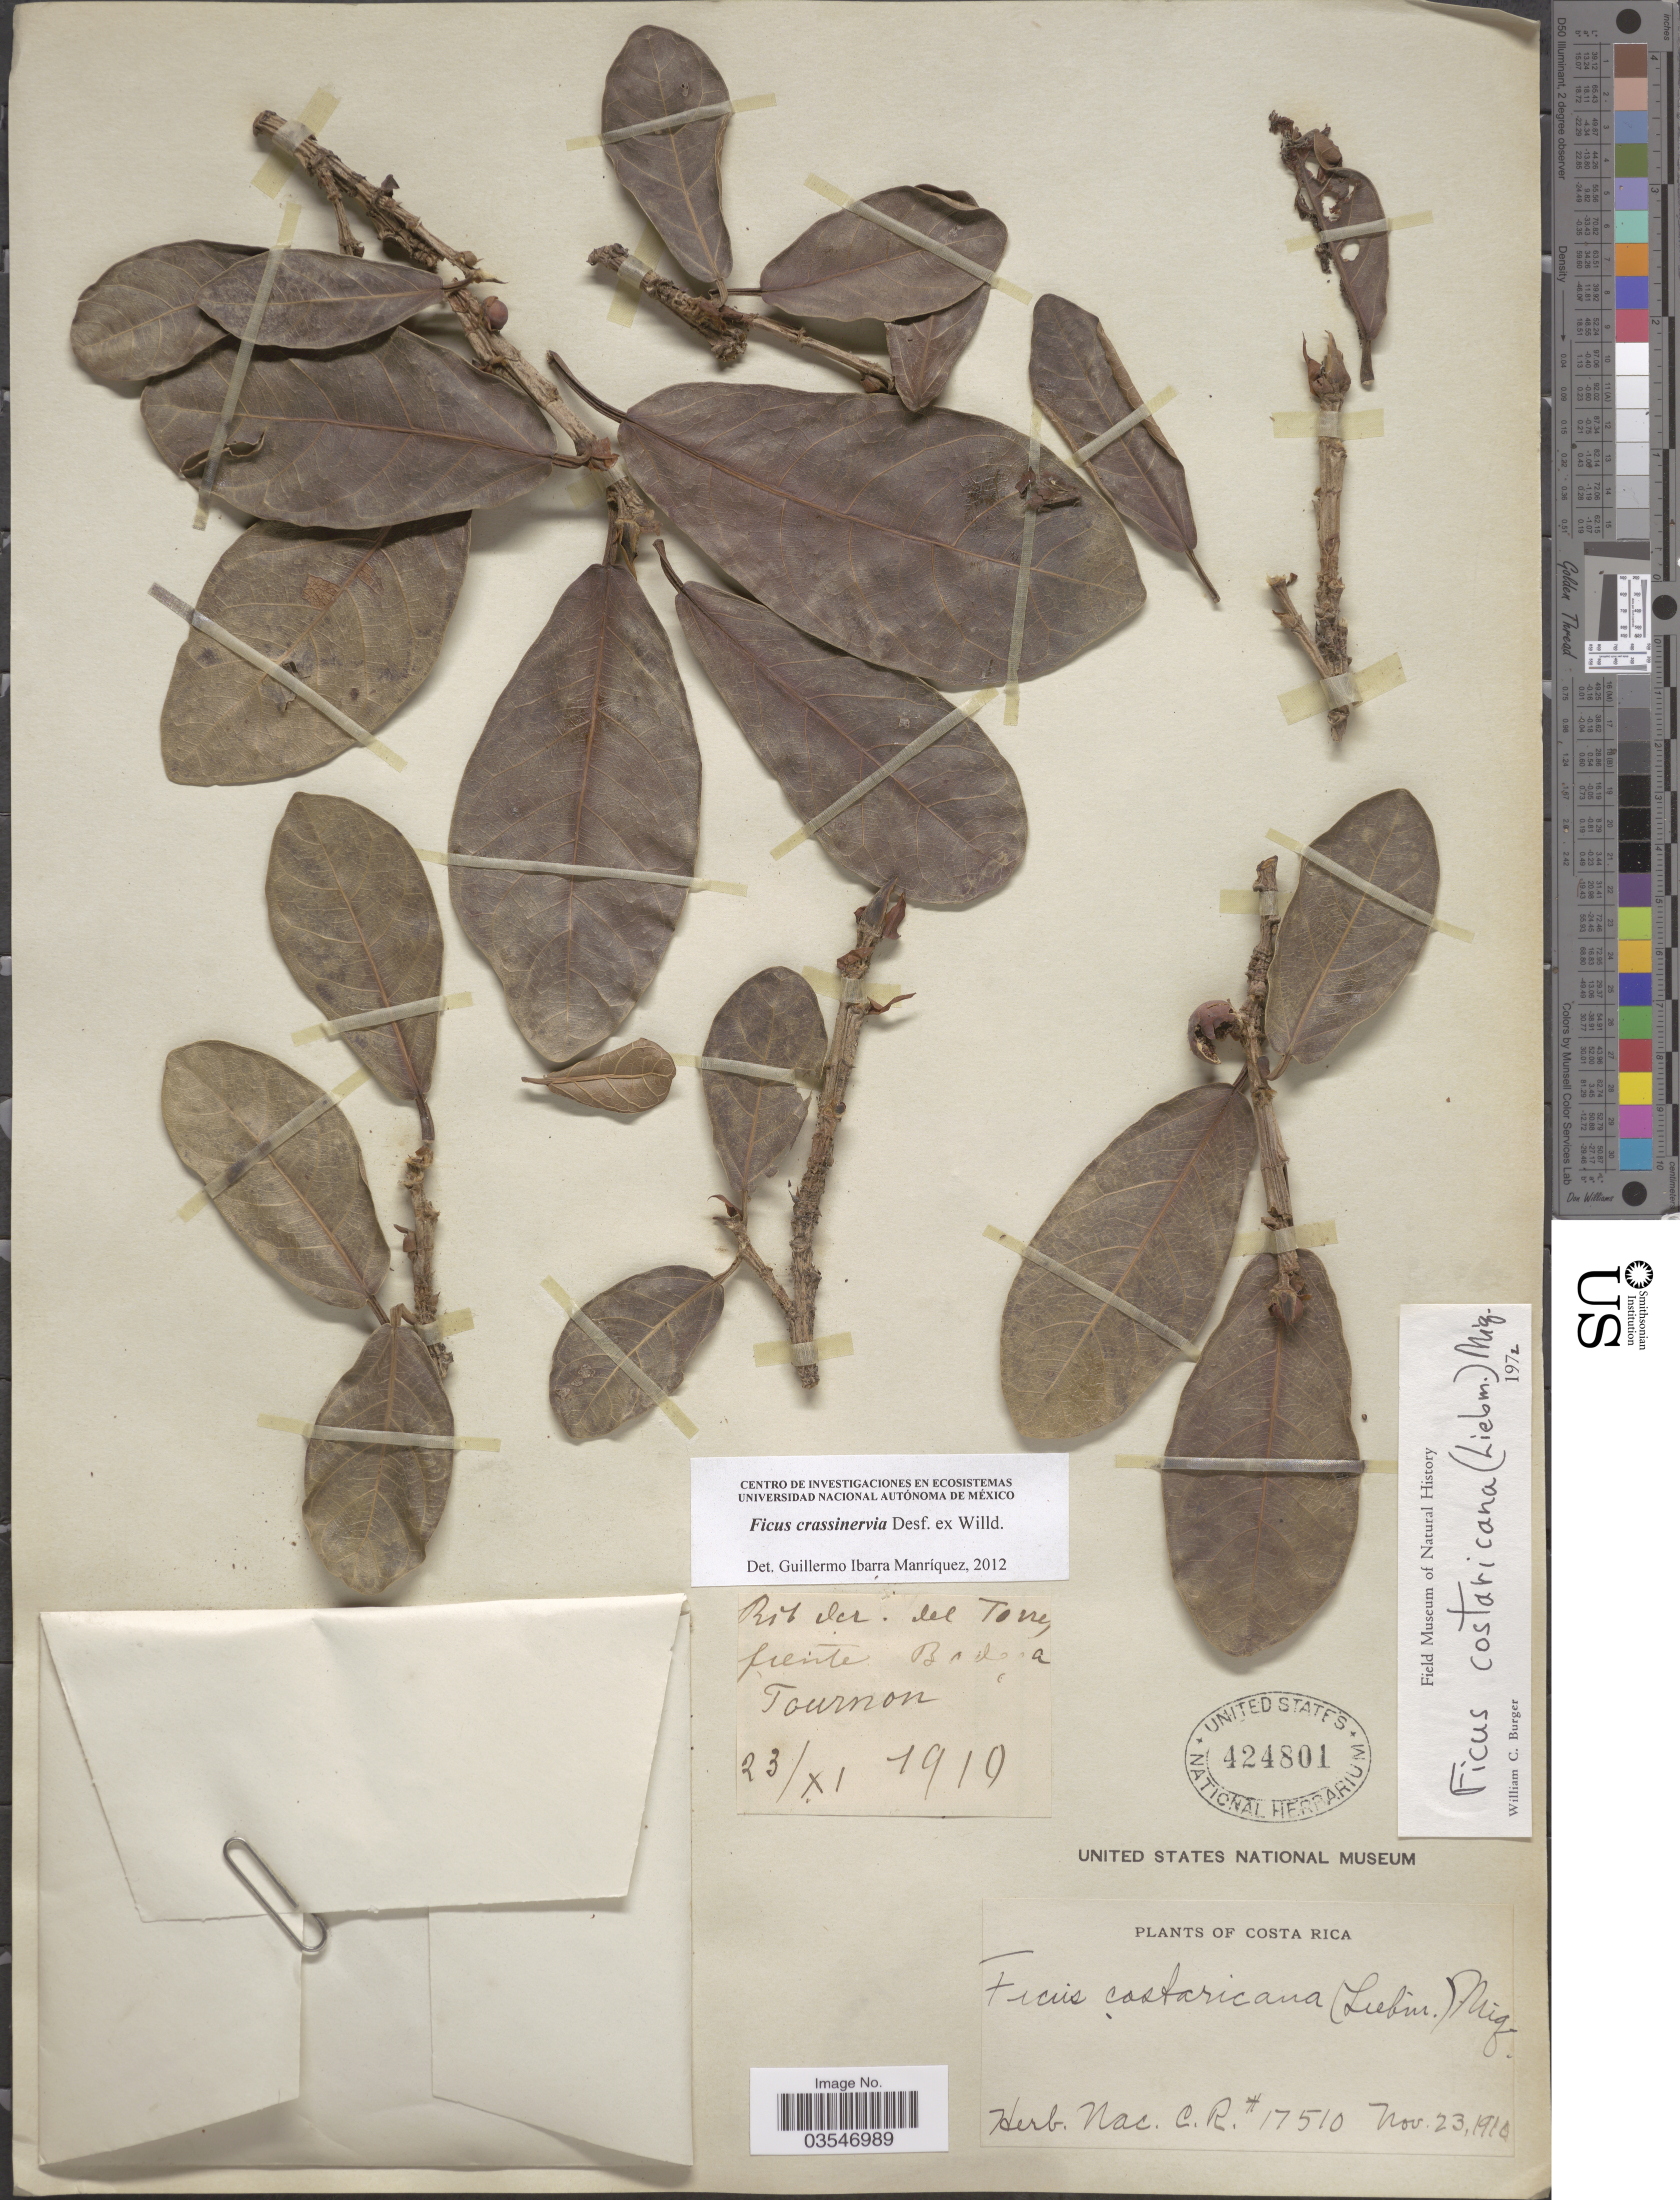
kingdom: Plantae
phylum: Tracheophyta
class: Magnoliopsida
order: Rosales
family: Moraceae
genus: Ficus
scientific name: Ficus crassinervia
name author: Desf. ex Willd.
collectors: Museo Nacional de Costa Rica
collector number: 17510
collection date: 1910-11-23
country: Costa Rica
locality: Rit du del Torres fiente Badgra Tournon. [interpreted]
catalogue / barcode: US 424801